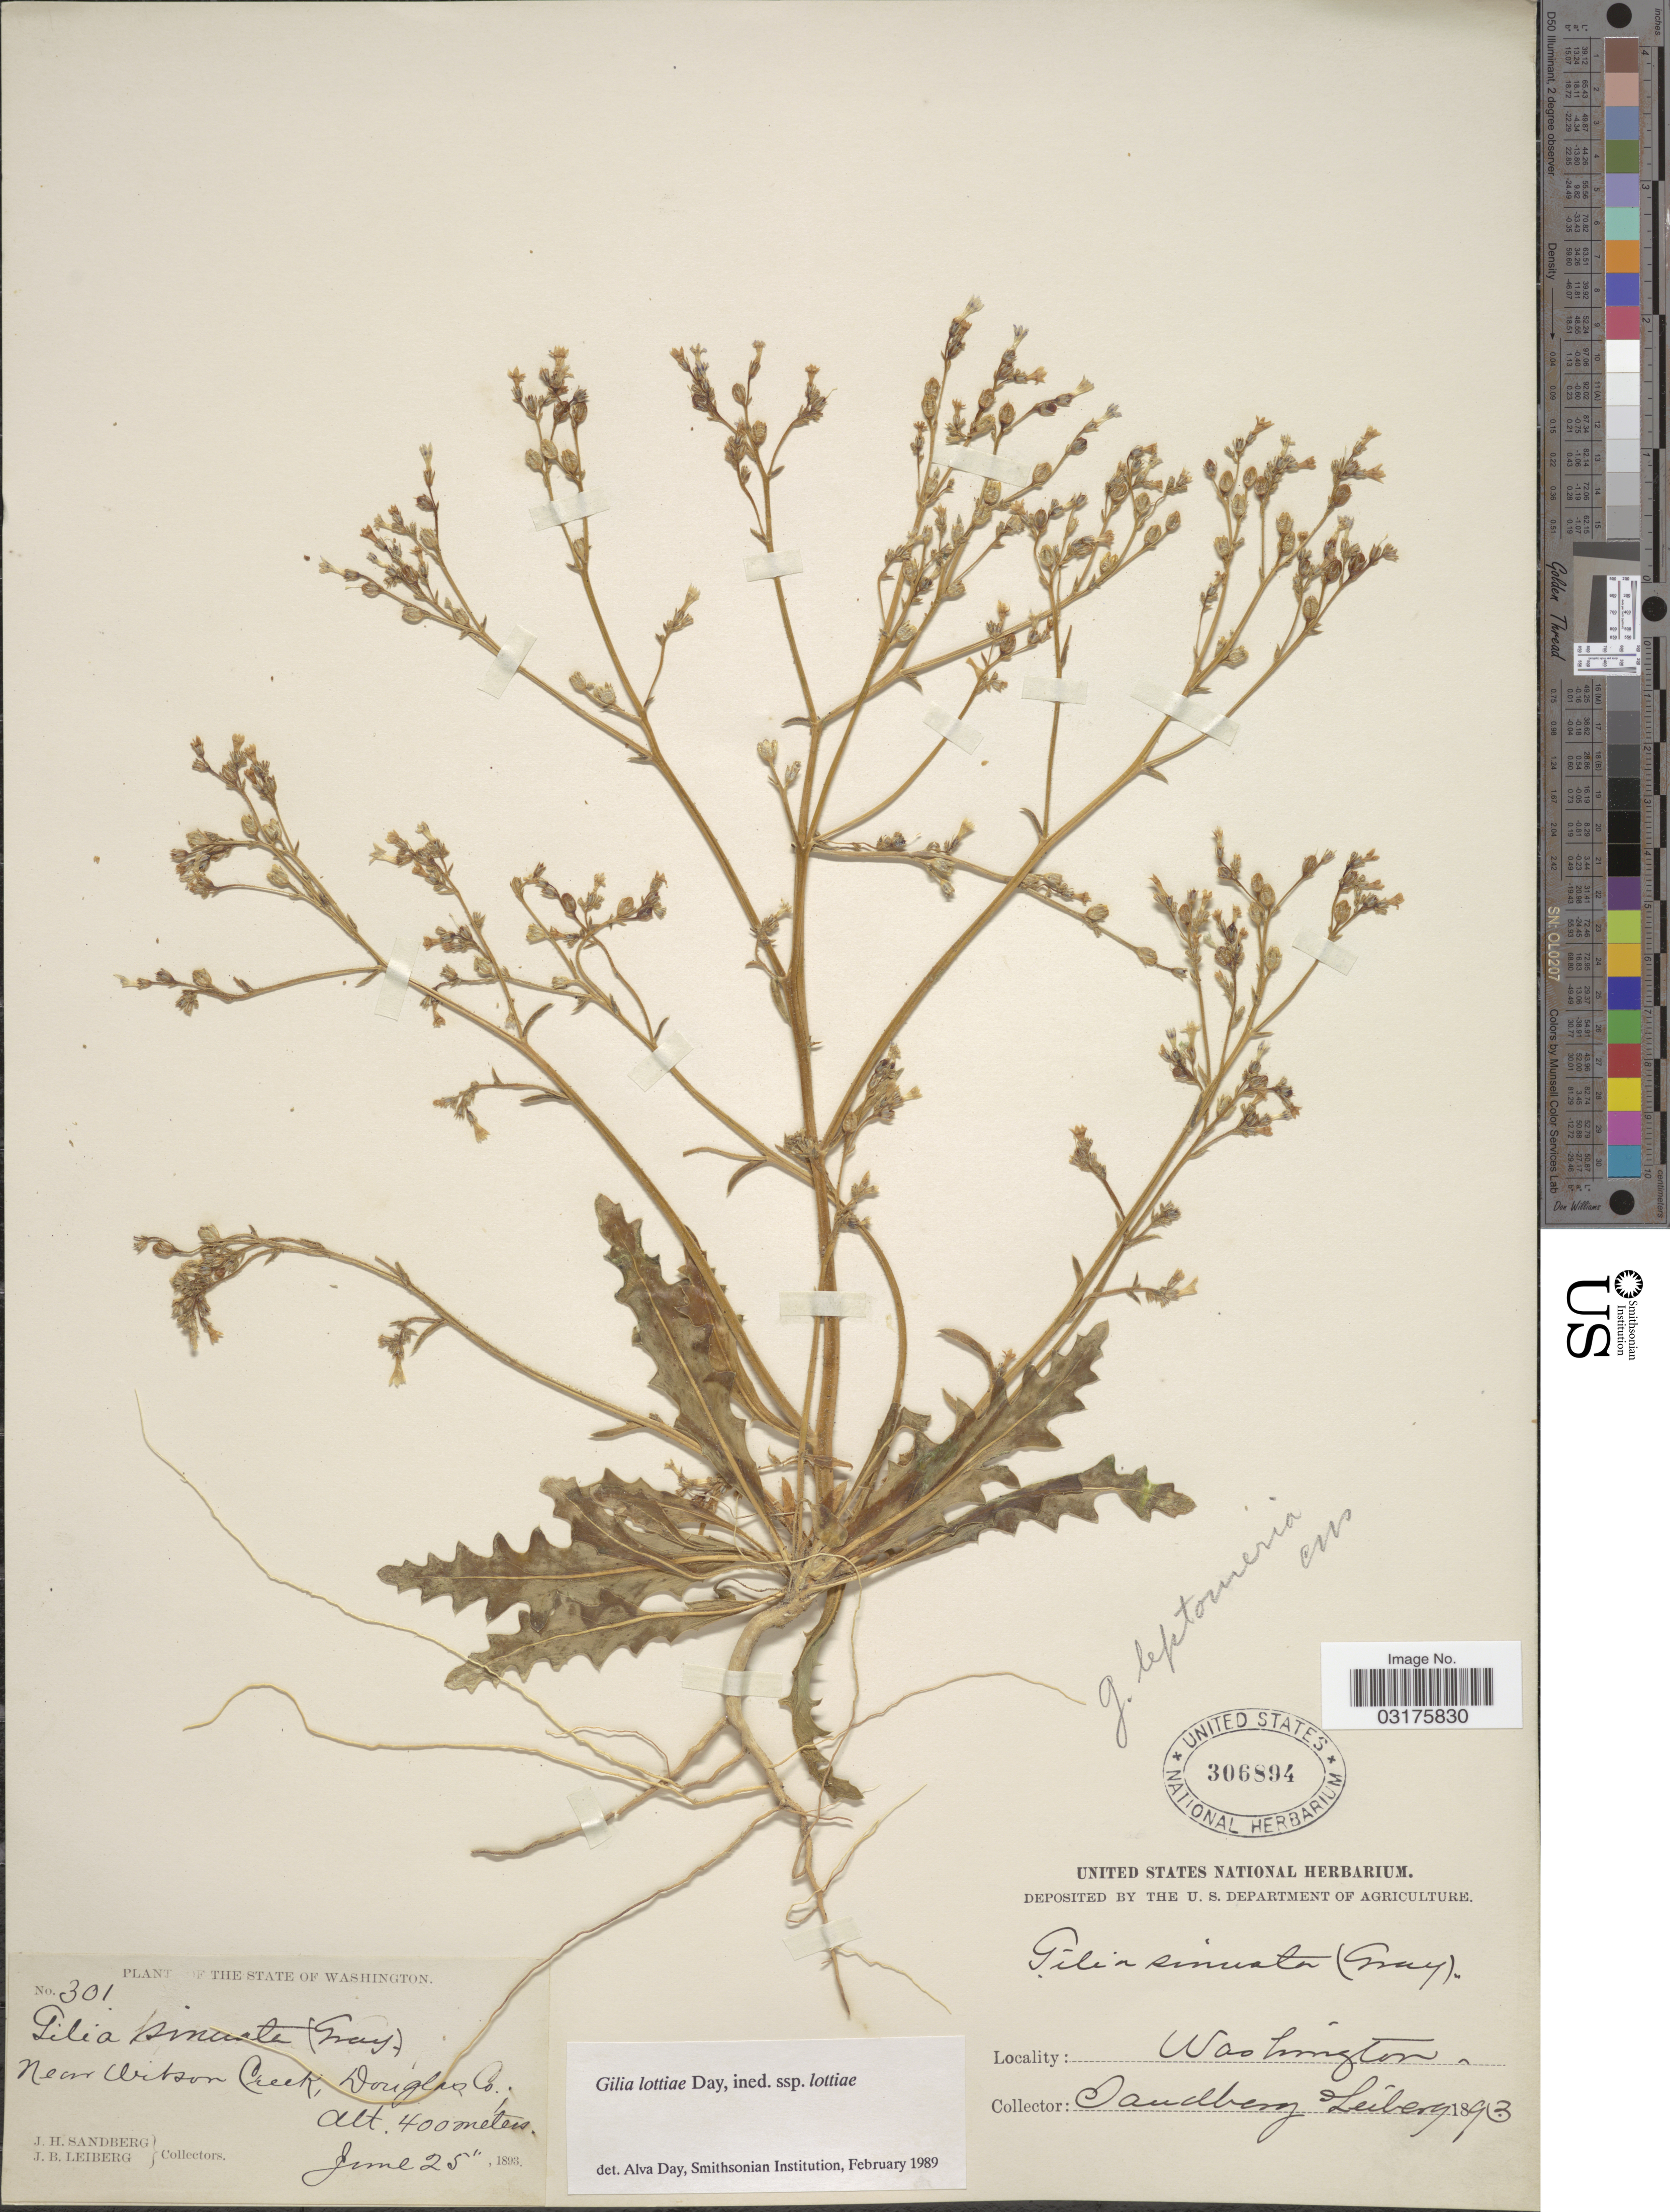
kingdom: Plantae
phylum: Tracheophyta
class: Magnoliopsida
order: Ericales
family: Polemoniaceae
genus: Aliciella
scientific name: Aliciella lottiae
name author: (A.G. Day) J.M. Porter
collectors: J. H. Sandberg & J. B. Leiberg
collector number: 301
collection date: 1893-06-25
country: United States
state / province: Washington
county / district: Douglas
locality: Near Wilson Creek, Douglas Co.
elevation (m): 400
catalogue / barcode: US 306894